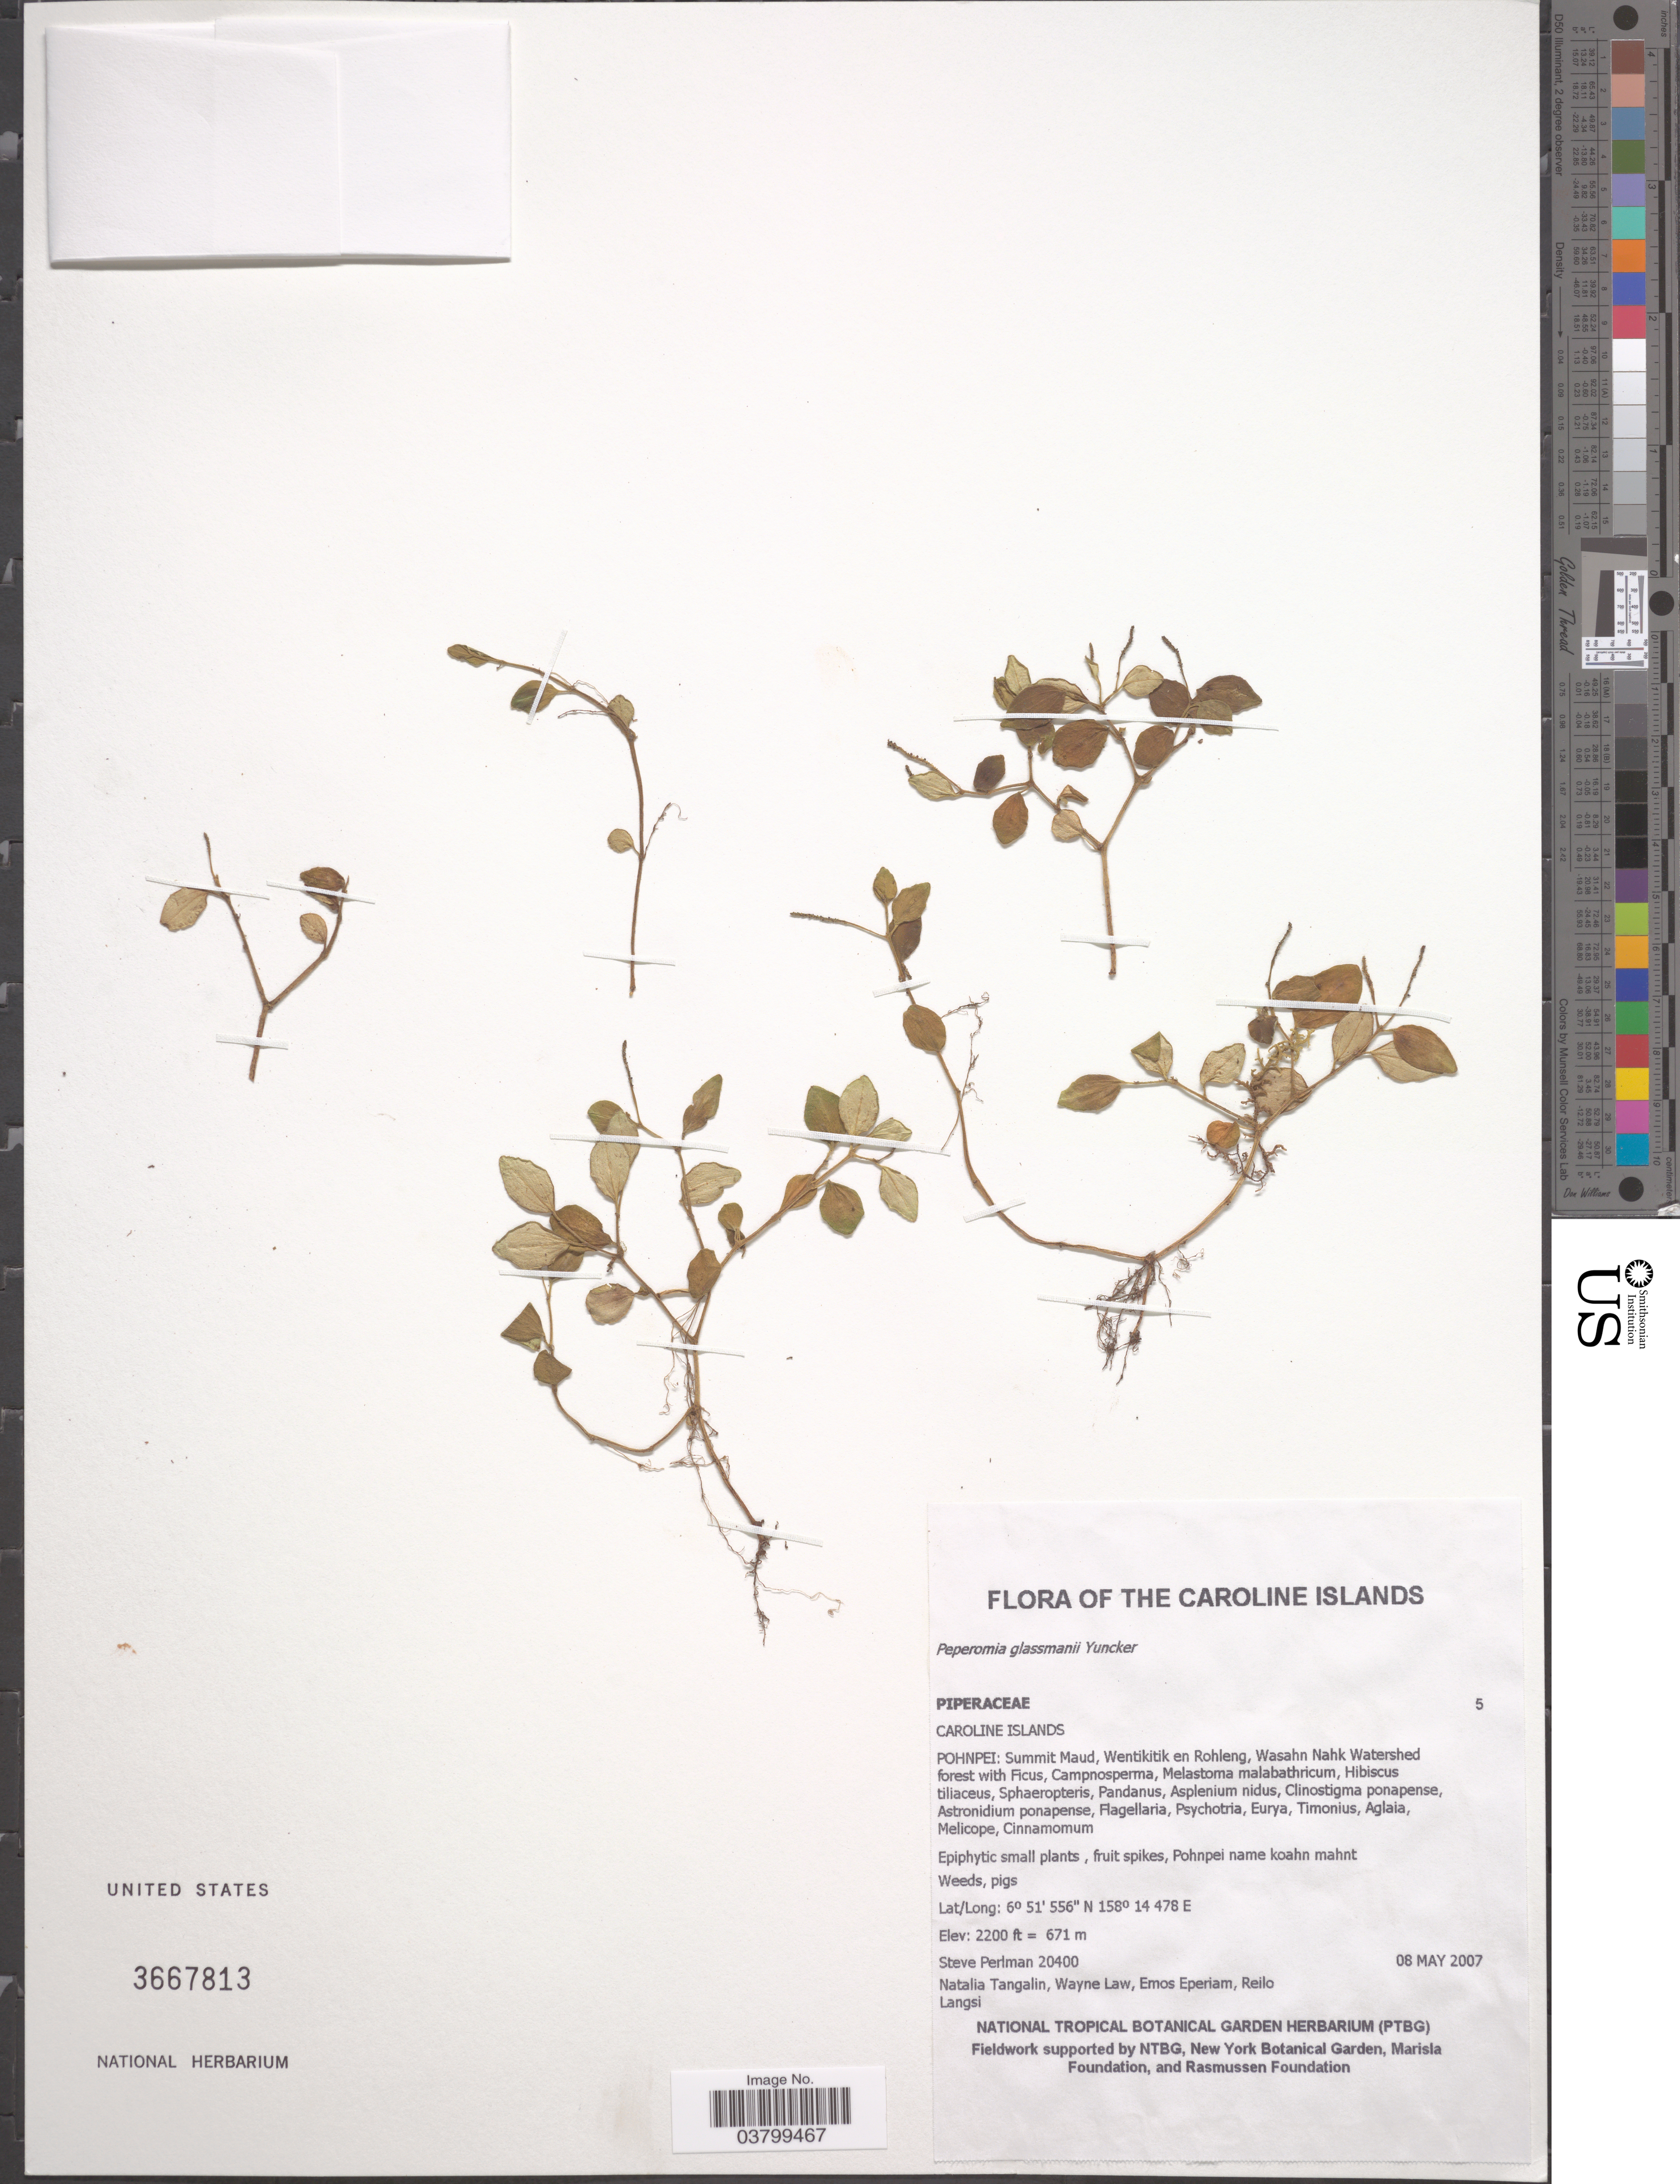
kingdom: Plantae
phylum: Tracheophyta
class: Magnoliopsida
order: Piperales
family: Piperaceae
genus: Peperomia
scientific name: Peperomia glassmanii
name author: Yunck.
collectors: S. Perlman, N. Tangalin, W. Law, E. Eperiam & R. Lengsi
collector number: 20400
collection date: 2007-05-08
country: Micronesia, Federated States of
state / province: Pohnpei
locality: The Caroline Islands. Pohnpei: Summit Maud, Wentikitik en Rohleng, Wasahn Nahk Watershed forest.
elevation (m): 671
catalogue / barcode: US 3667813